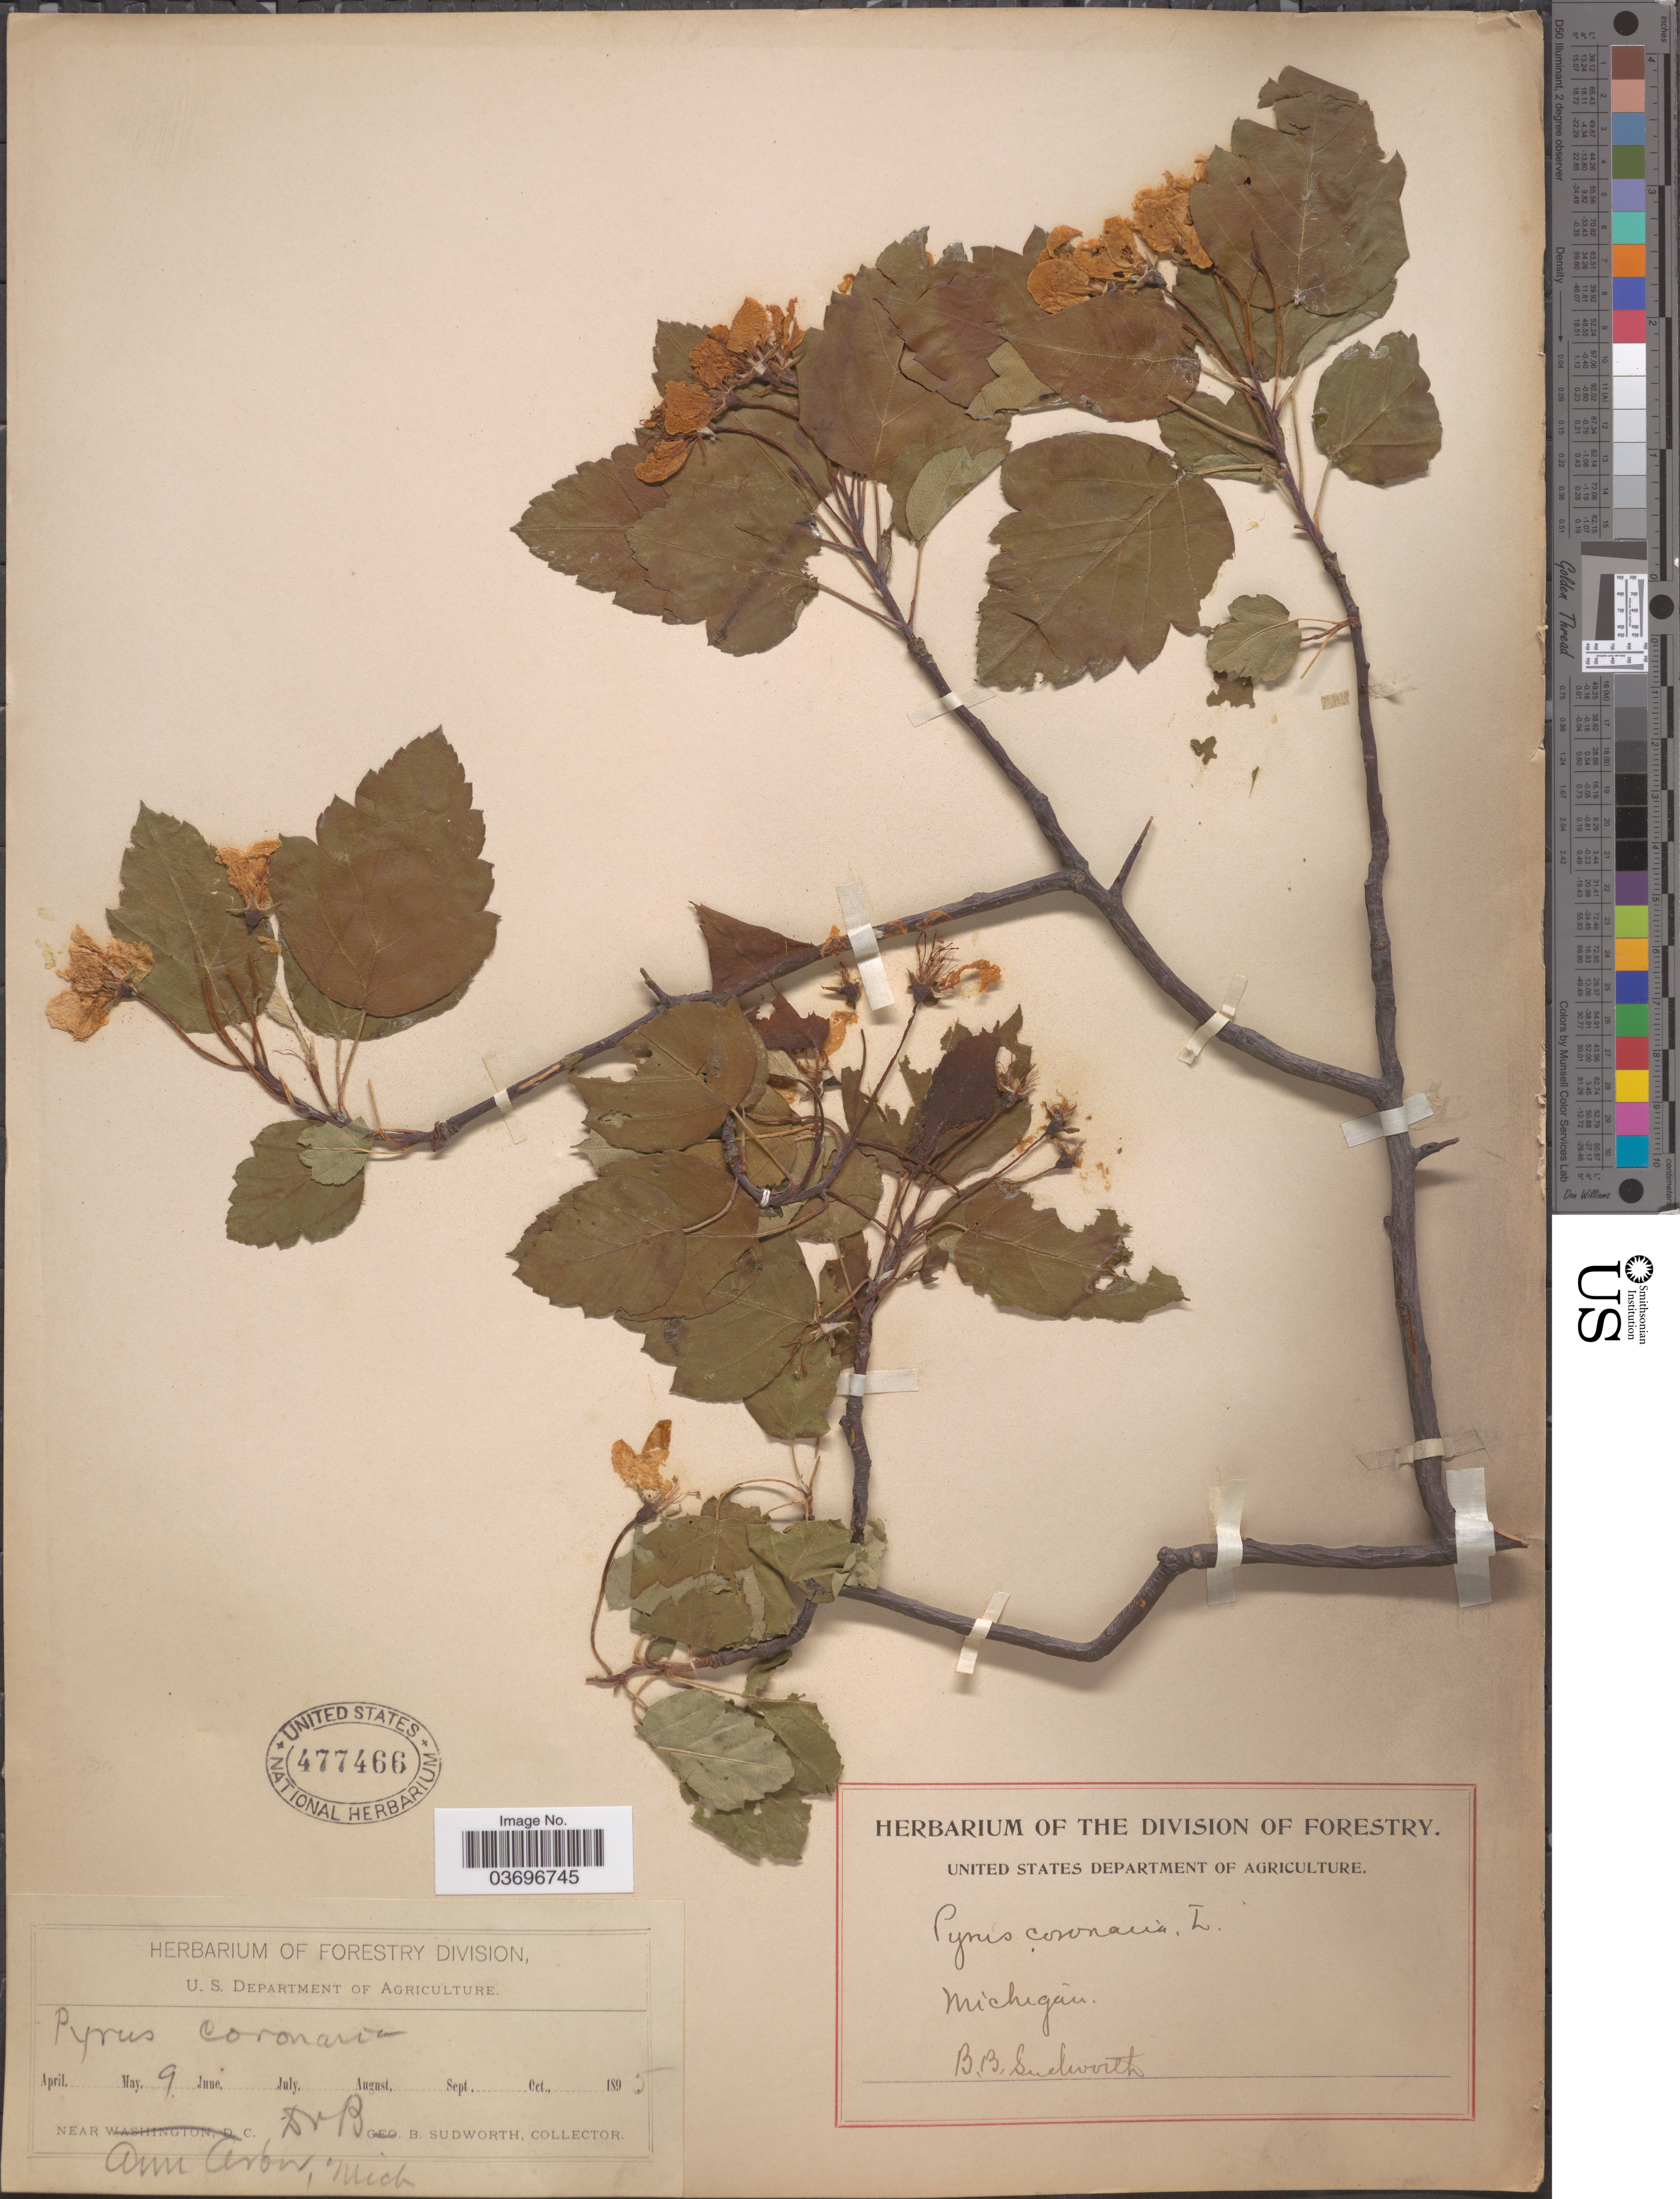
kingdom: Plantae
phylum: Tracheophyta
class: Magnoliopsida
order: Rosales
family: Rosaceae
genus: Malus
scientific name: Malus coronaria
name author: (L.) Mill.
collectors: B. Sudworth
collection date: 1895-05-09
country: United States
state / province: Michigan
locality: Ann Arbor.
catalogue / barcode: US 477466